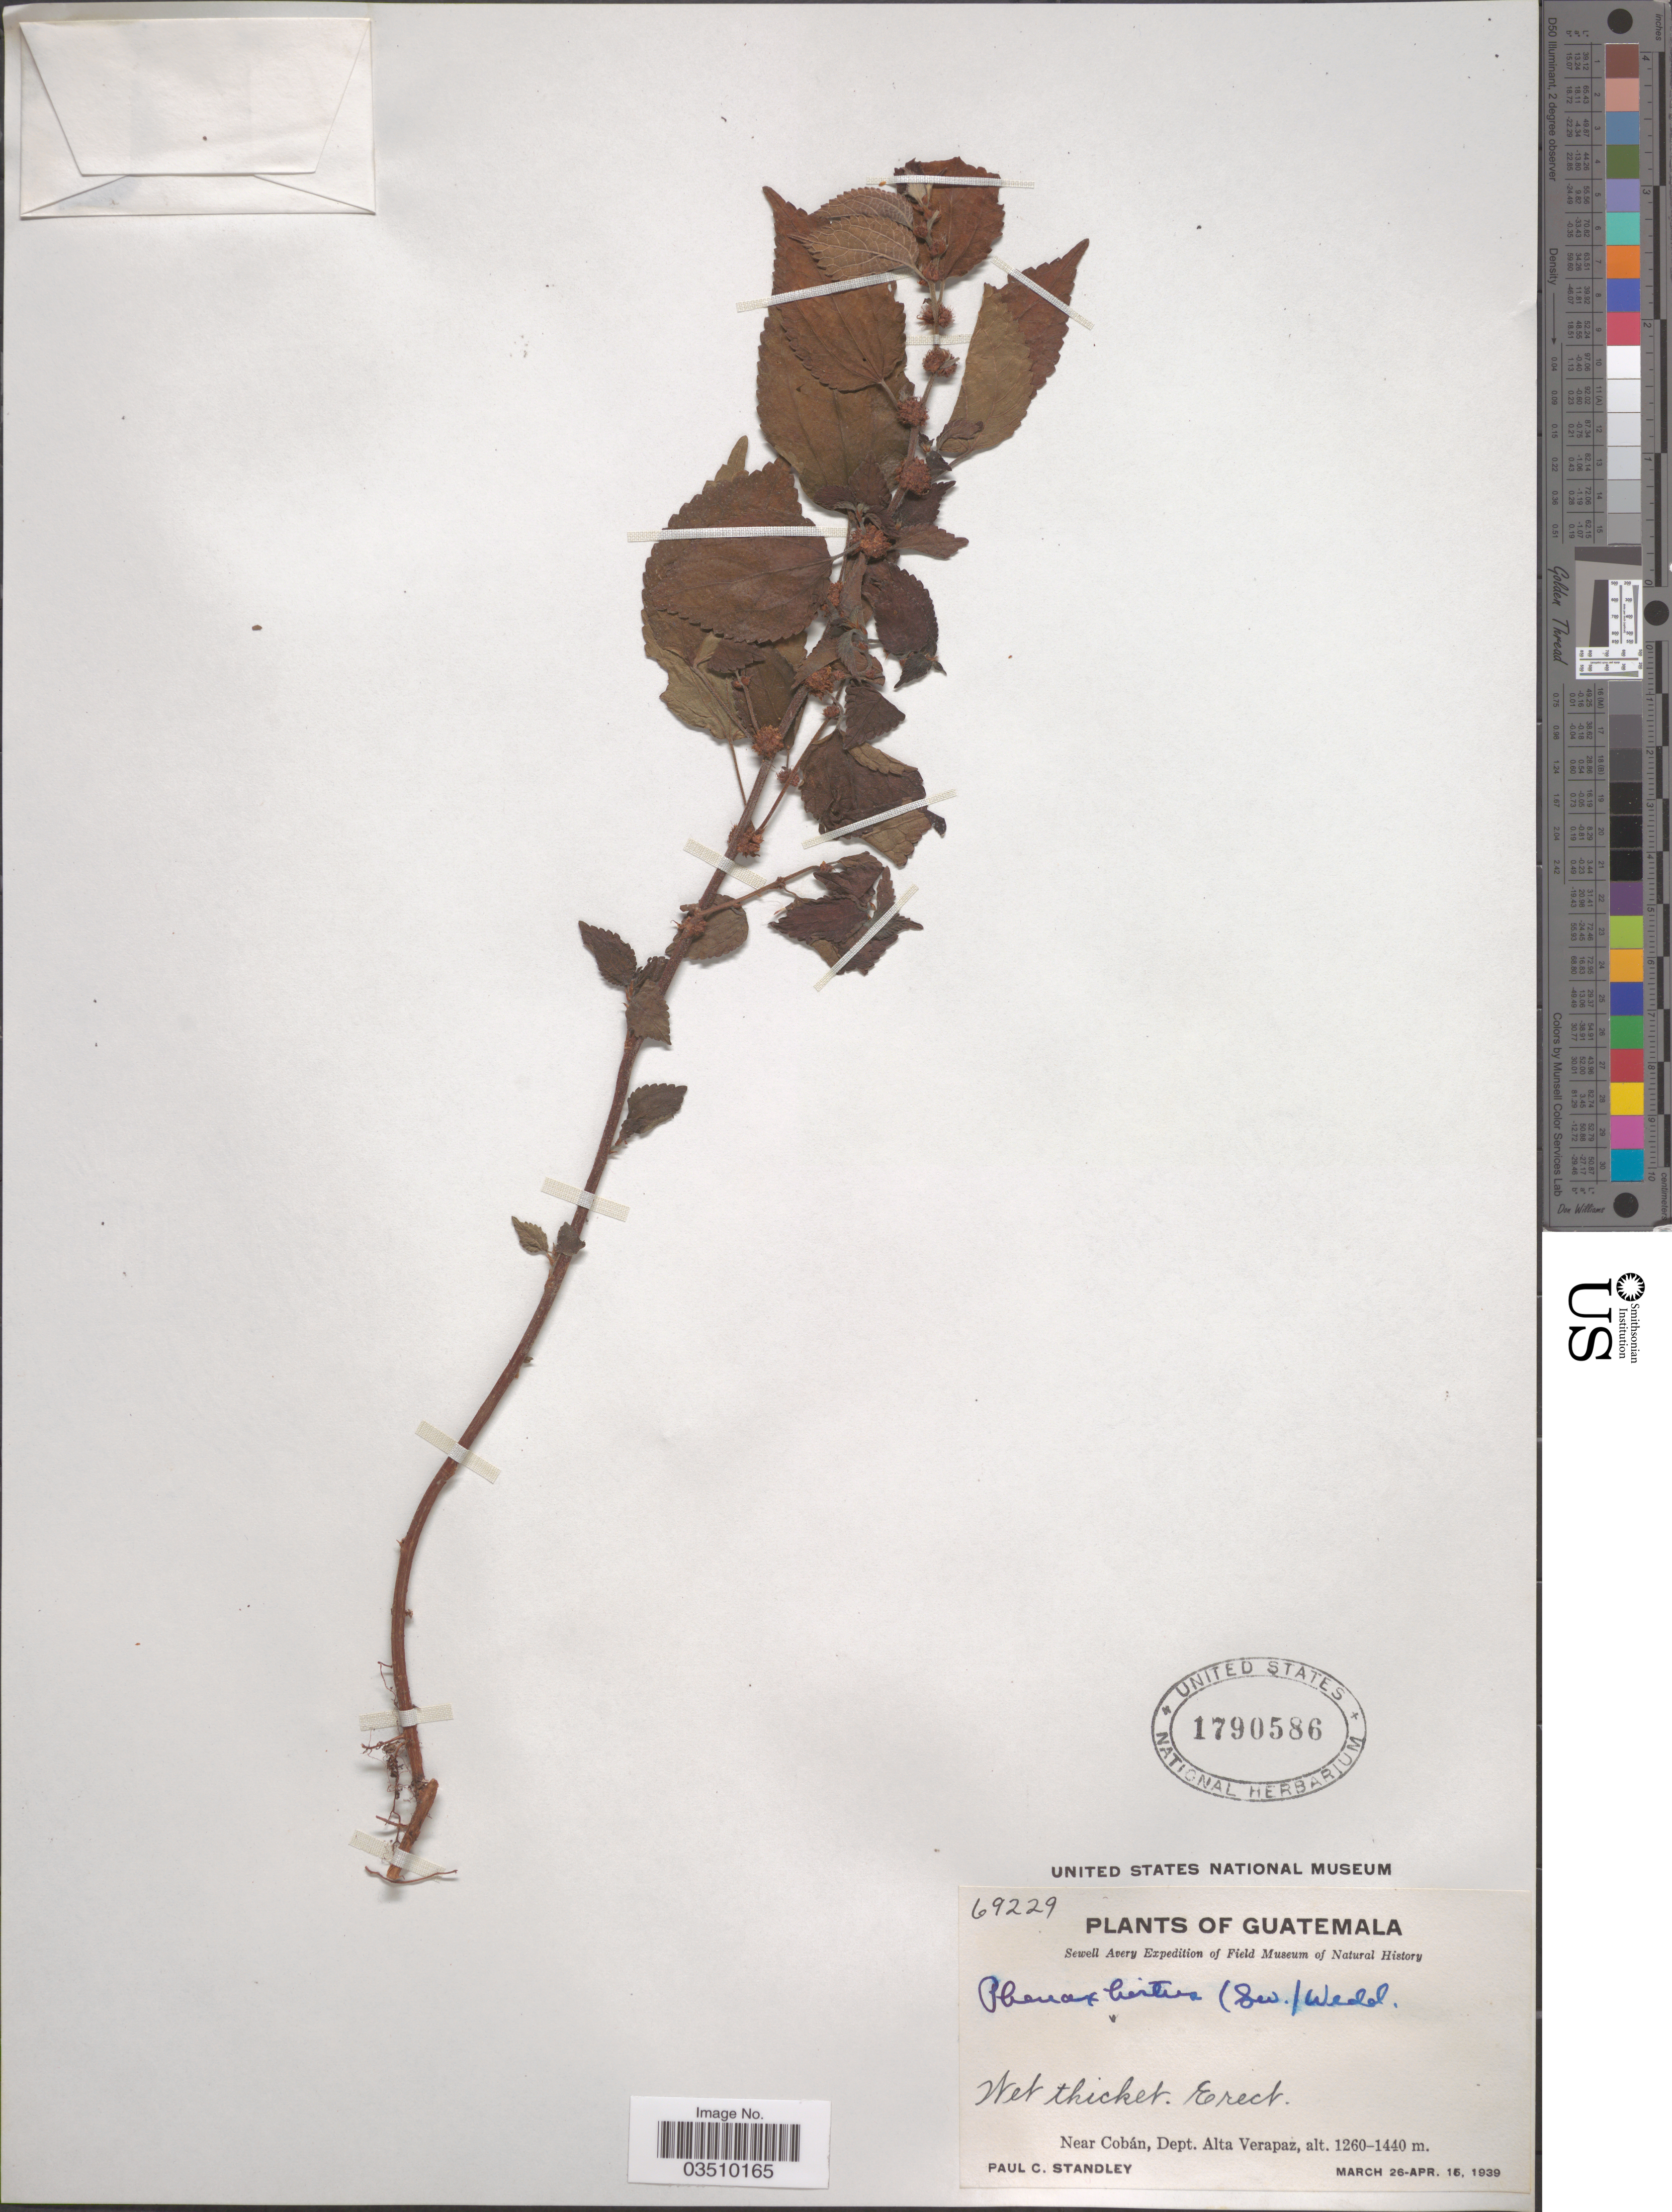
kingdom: Plantae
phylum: Tracheophyta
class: Magnoliopsida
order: Rosales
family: Urticaceae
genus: Phenax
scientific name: Phenax hirtus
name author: (Sw.) Wedd.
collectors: P. C. Standley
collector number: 69229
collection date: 1939-03-26/1939-04-16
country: Guatemala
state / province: Alta Verapaz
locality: Near Cobán, Dept. Alta Verapaz.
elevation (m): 1260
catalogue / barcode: US 1790586